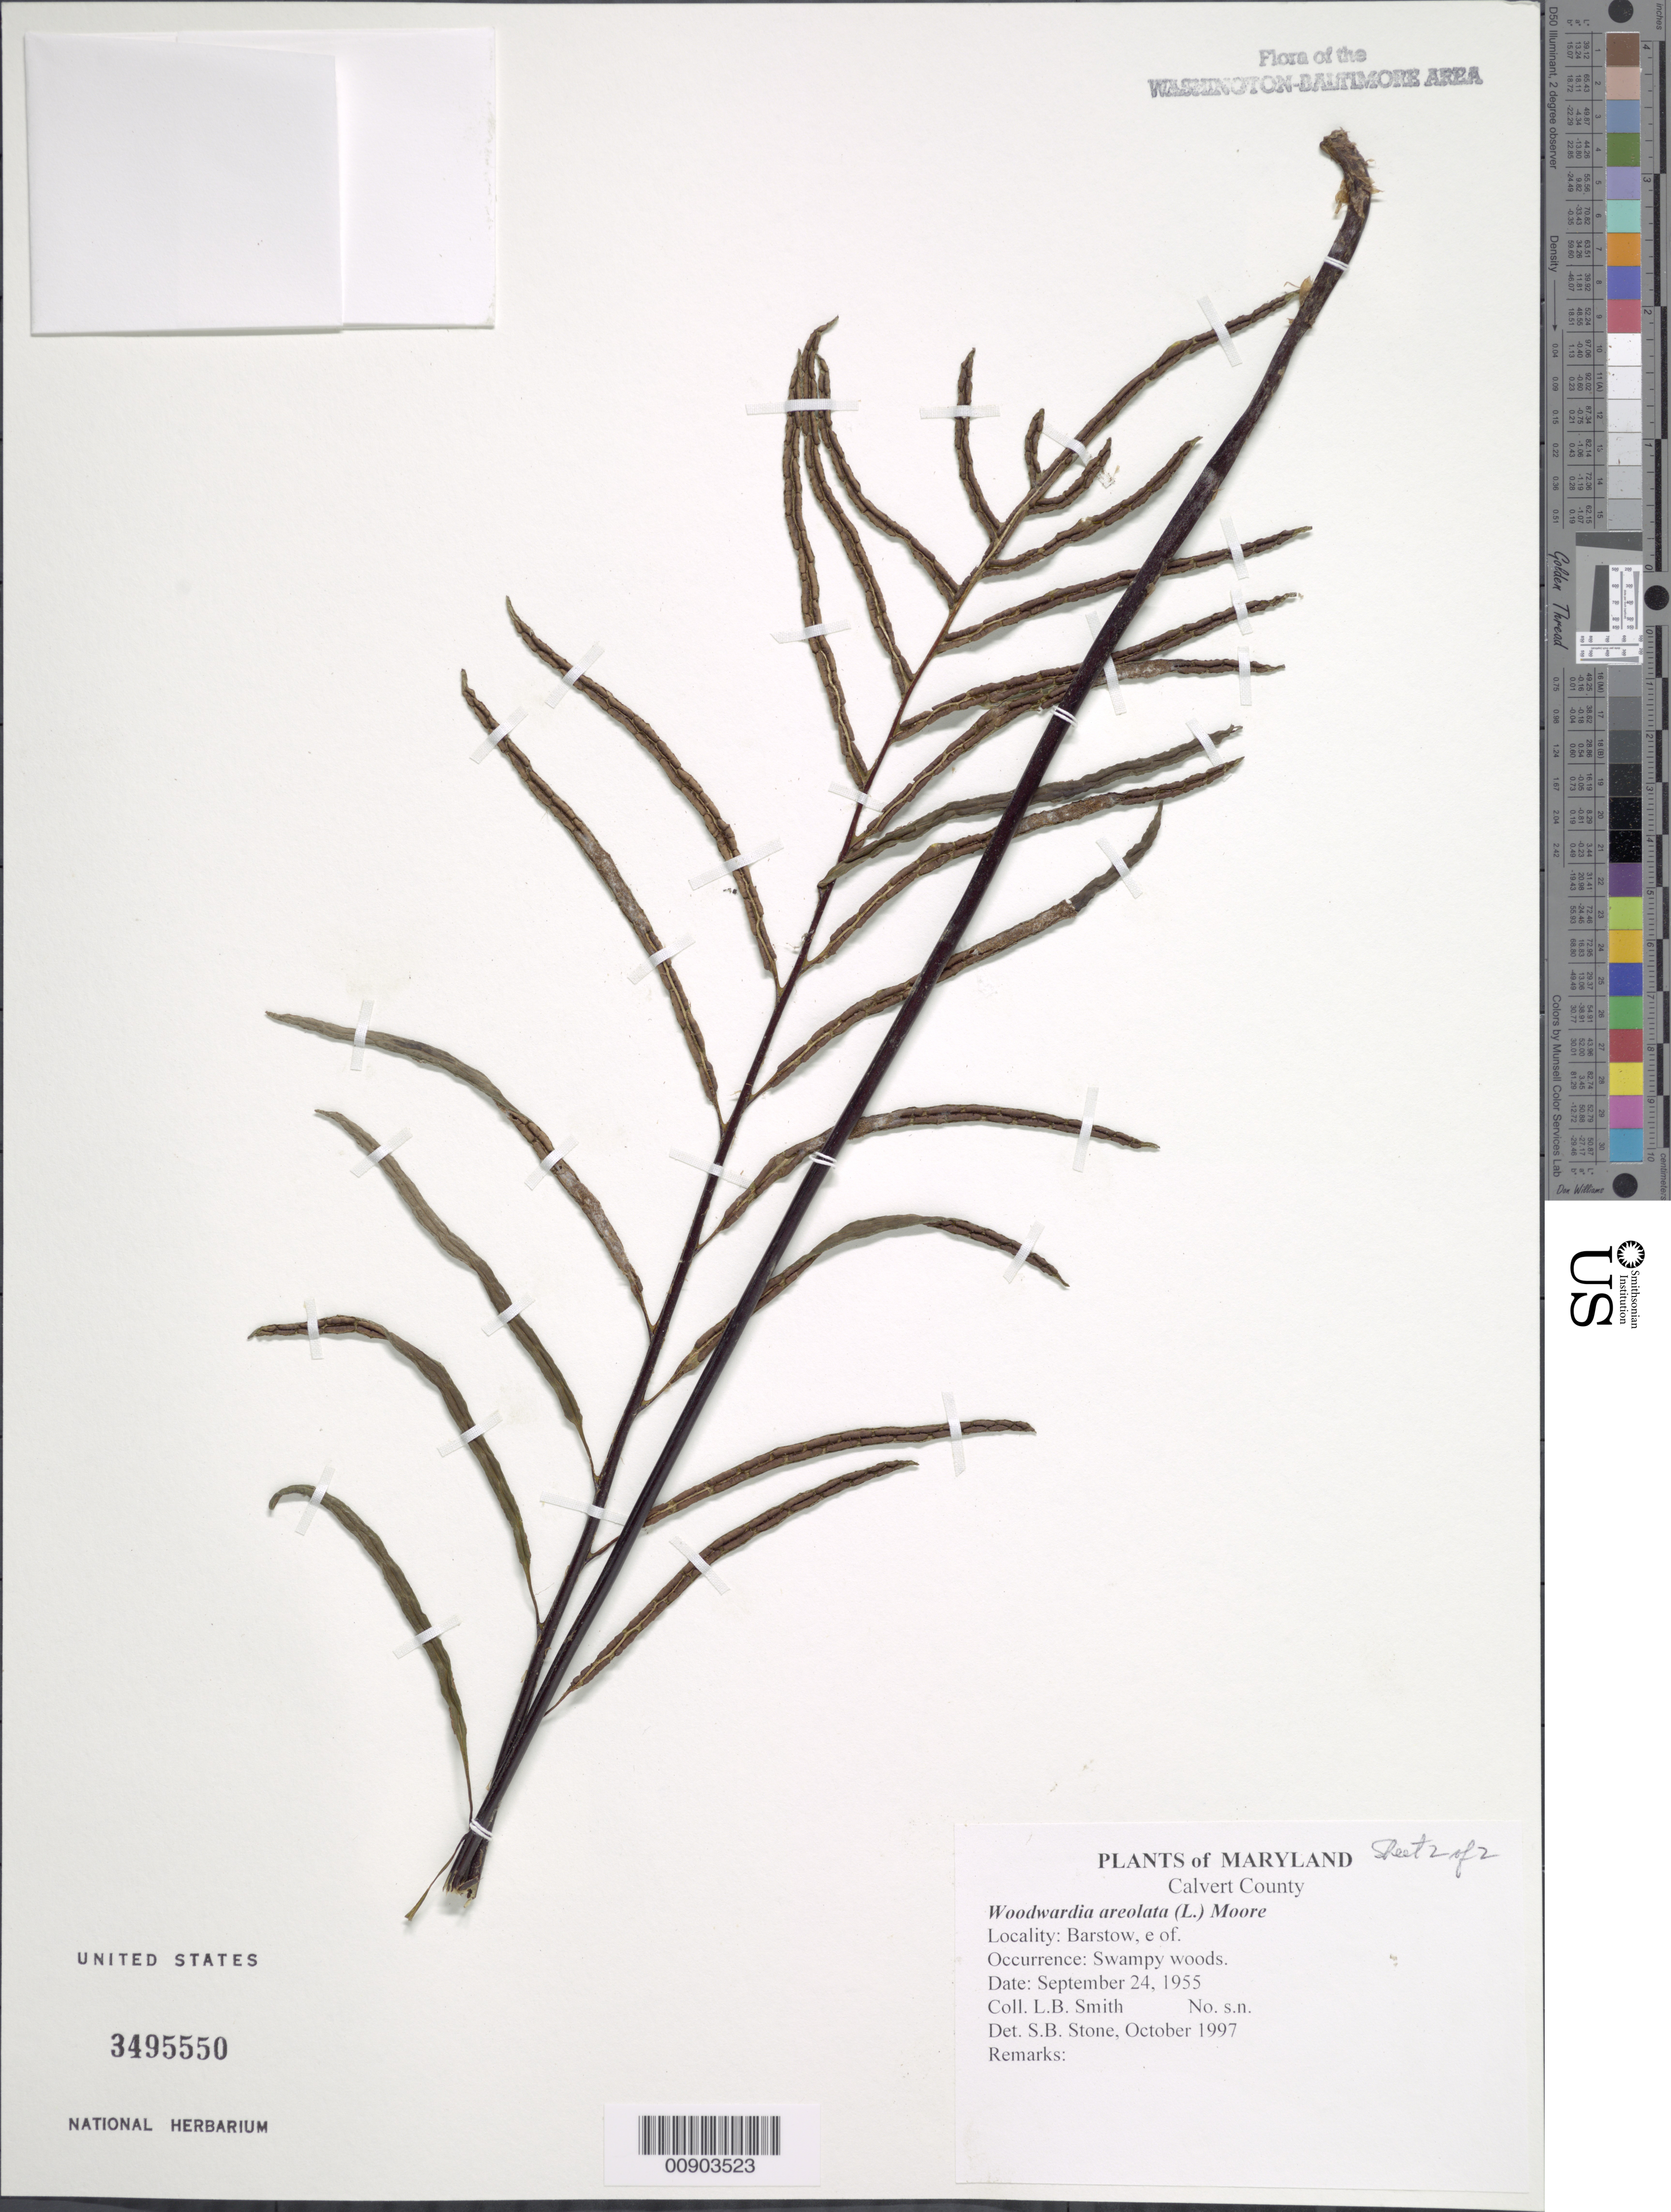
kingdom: Plantae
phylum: Tracheophyta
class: Polypodiopsida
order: Polypodiales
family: Blechnaceae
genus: Woodwardia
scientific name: Woodwardia areolata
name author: (L.) T. Moore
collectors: L. Smith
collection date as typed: September 24, 1955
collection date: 1955-09-24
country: United States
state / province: Maryland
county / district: Calvert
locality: Barstow, e. of.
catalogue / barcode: US 3495550